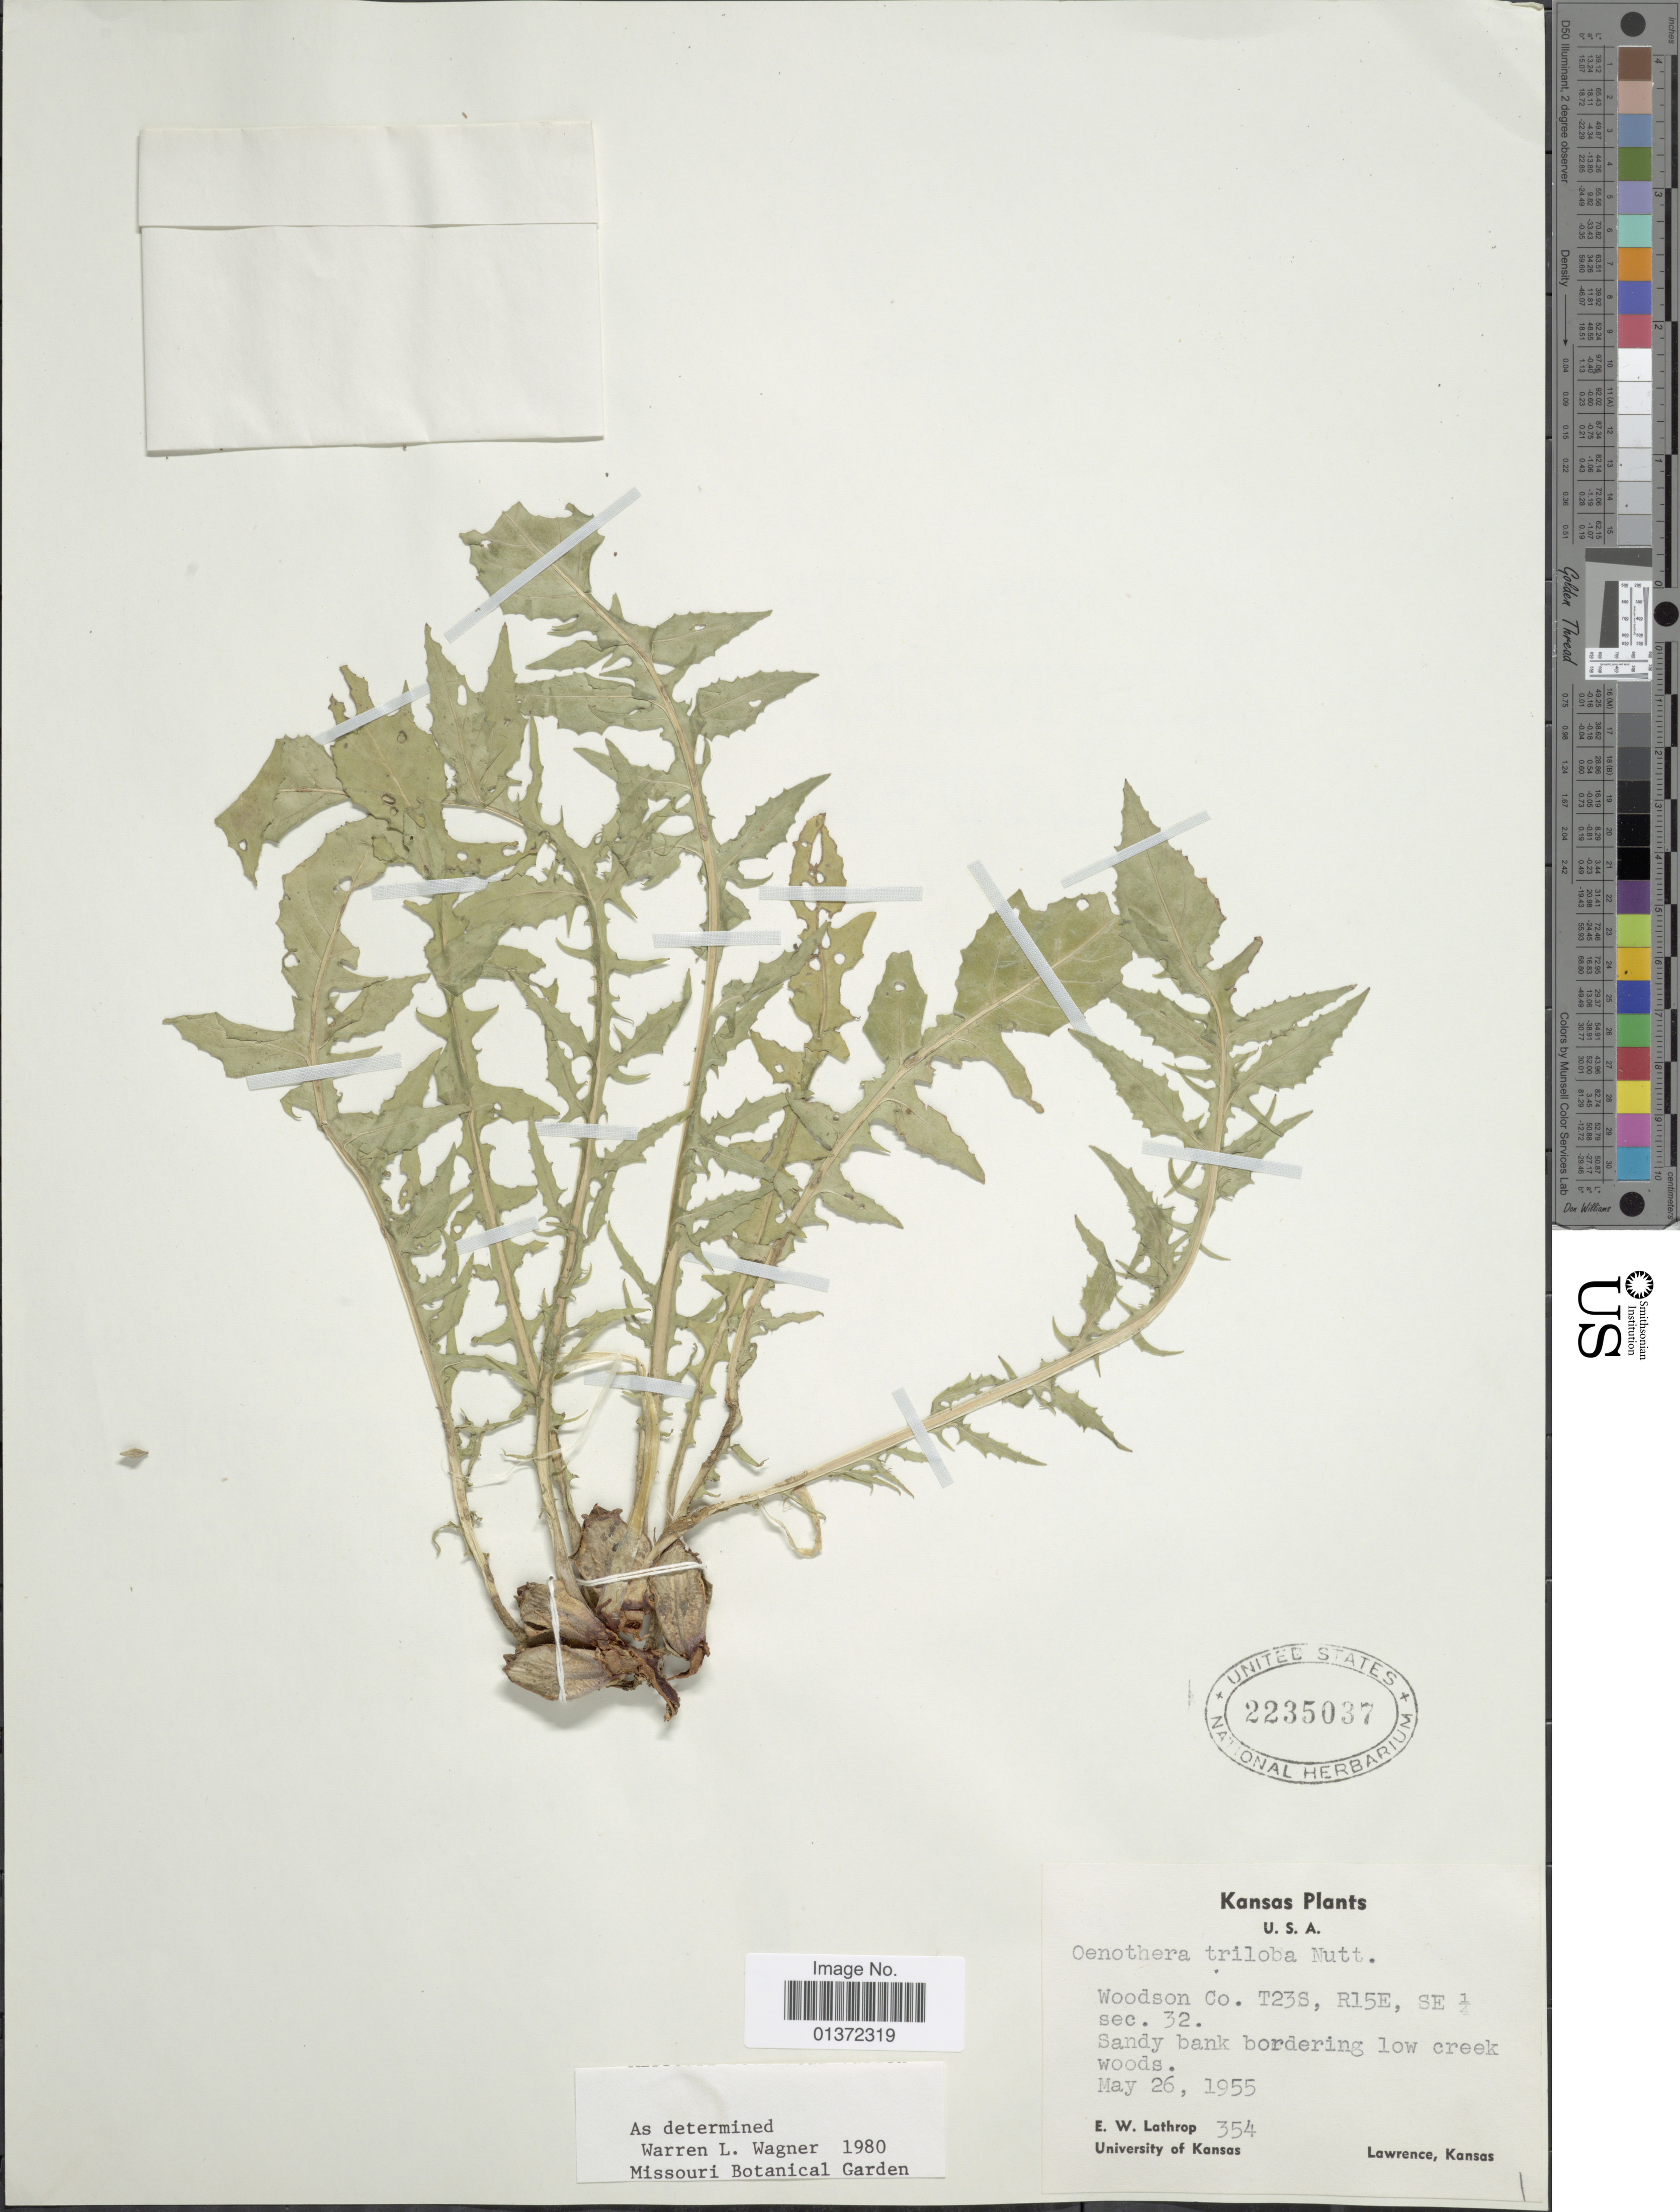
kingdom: Plantae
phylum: Tracheophyta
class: Magnoliopsida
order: Myrtales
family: Onagraceae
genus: Oenothera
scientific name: Oenothera triloba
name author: Nutt.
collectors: E. W. Lathrop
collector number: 354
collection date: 1955-05-26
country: United States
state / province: Kansas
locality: Woodson Co. T23S, R15E, SE ½ sec. 32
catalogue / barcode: US 2235037